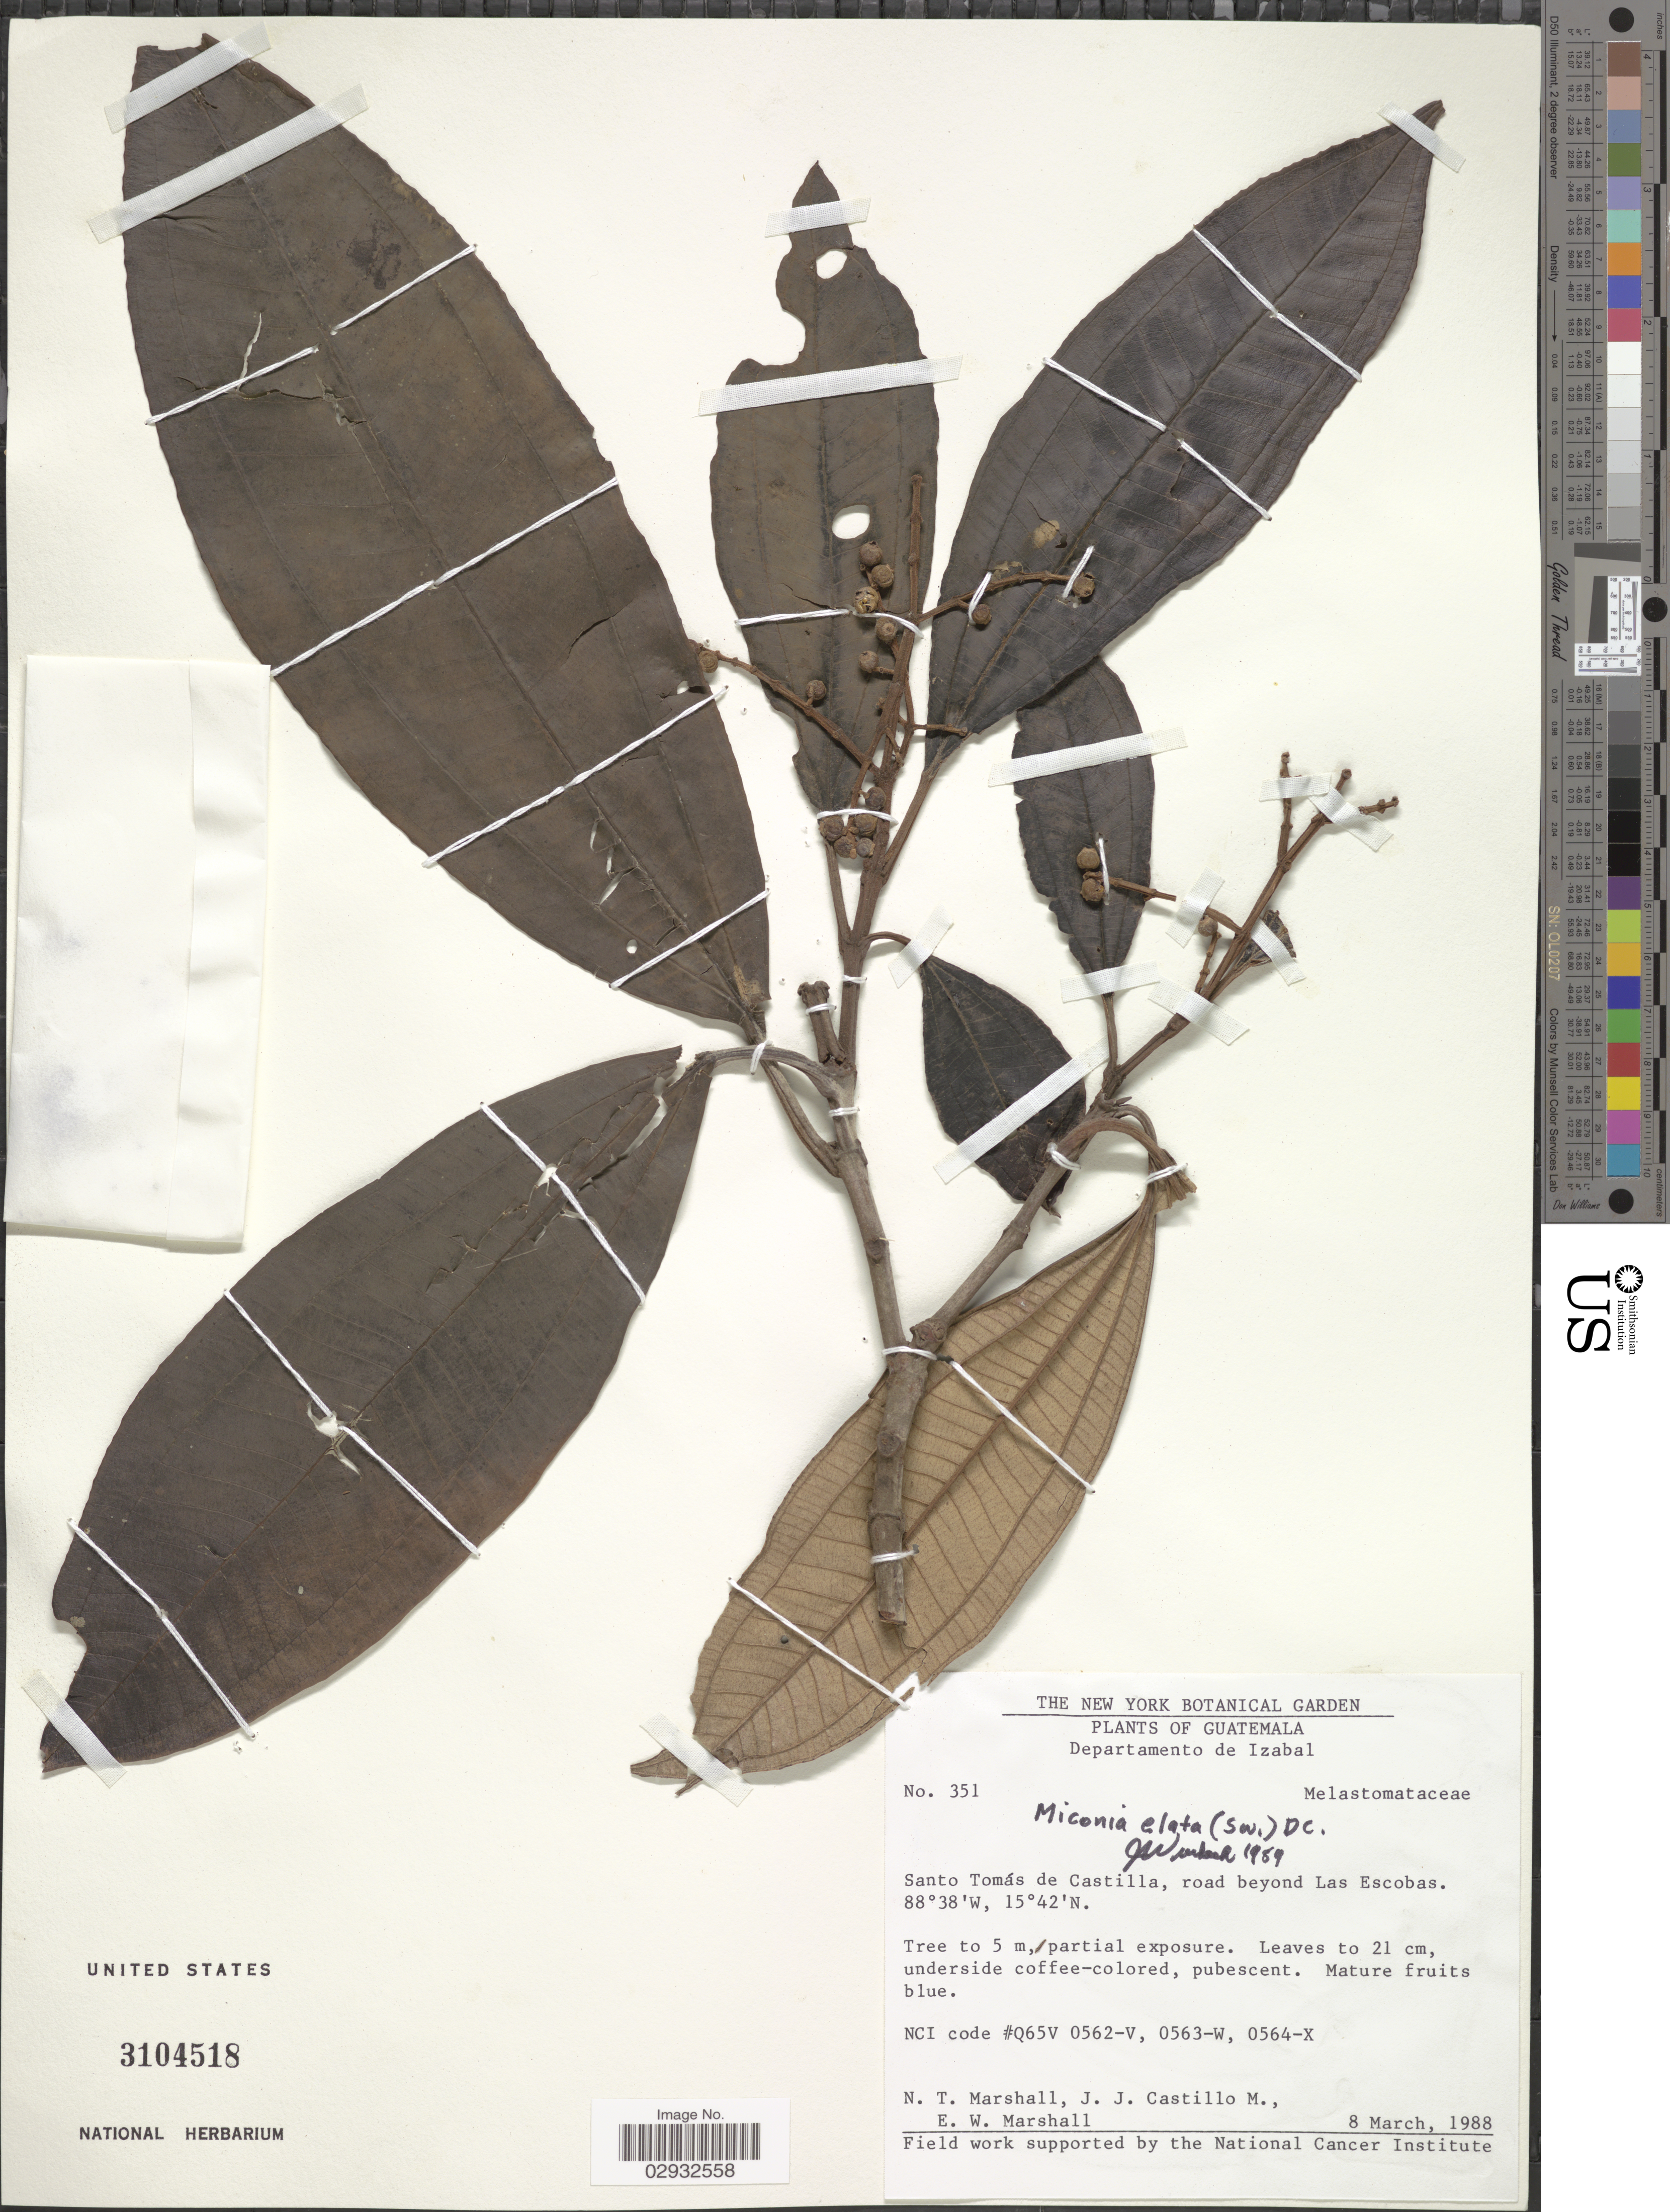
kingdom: Plantae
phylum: Tracheophyta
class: Magnoliopsida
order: Myrtales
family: Melastomataceae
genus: Miconia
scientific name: Miconia elata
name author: (Sw.) DC.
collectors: N. T. Marshall, J. Castillo & E. W. Marshall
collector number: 351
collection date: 1988-03-08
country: Guatemala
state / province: Izabal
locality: Departamento Izabal. Santo Tomás de Castilla, road beyond Las Escobas.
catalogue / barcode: US 3104518